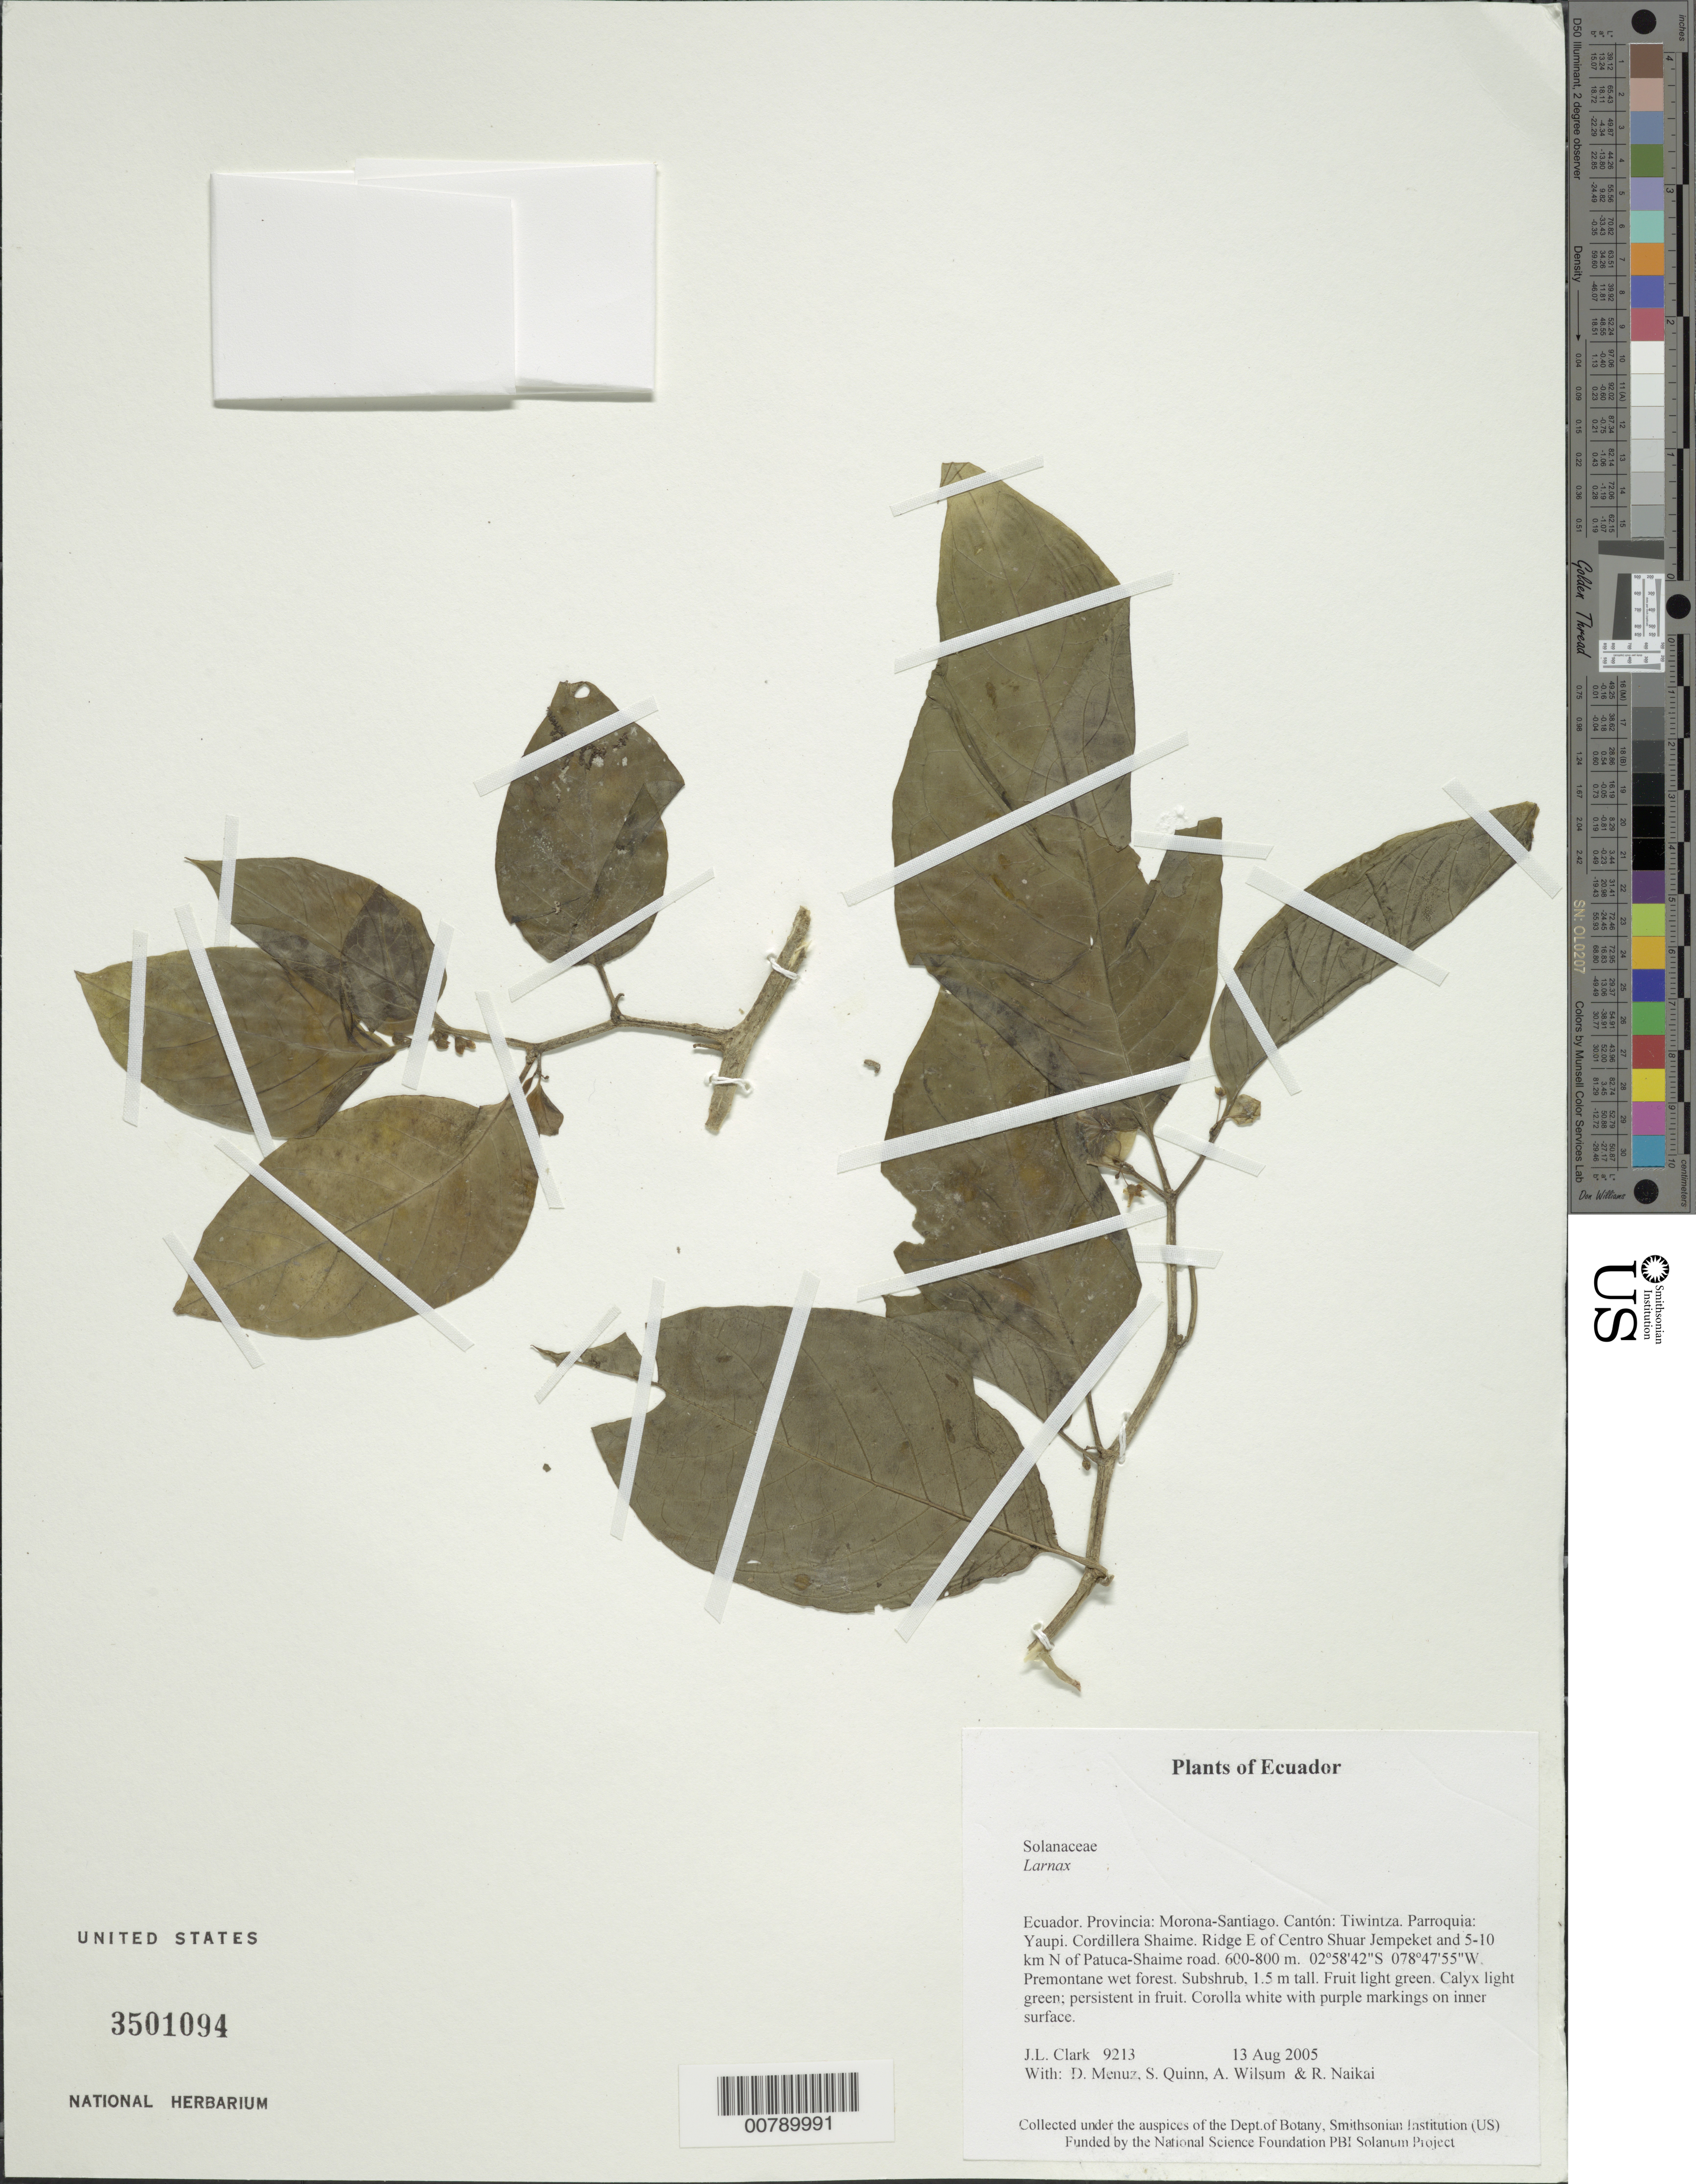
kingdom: Plantae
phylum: Tracheophyta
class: Magnoliopsida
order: Solanales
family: Solanaceae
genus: Larnax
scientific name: Larnax peruviana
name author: (Zahlbr.) Hunz.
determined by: Knapp, S. D.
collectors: J. L. Clark, D. Menuz, S. Quinn, A. Wilsum & R. Naikai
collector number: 9213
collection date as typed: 13 Aug 2005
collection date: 2005-08-13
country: Ecuador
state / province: Morona-Santiago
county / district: Tiwintza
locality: Parroquia: Yaupi. Cordillera Shaime. Ridge E of Centro Shuar Jempeket and 5-10 km N of road Patuca-Shaime.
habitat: Premontane wet forest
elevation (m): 600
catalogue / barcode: US 3501094